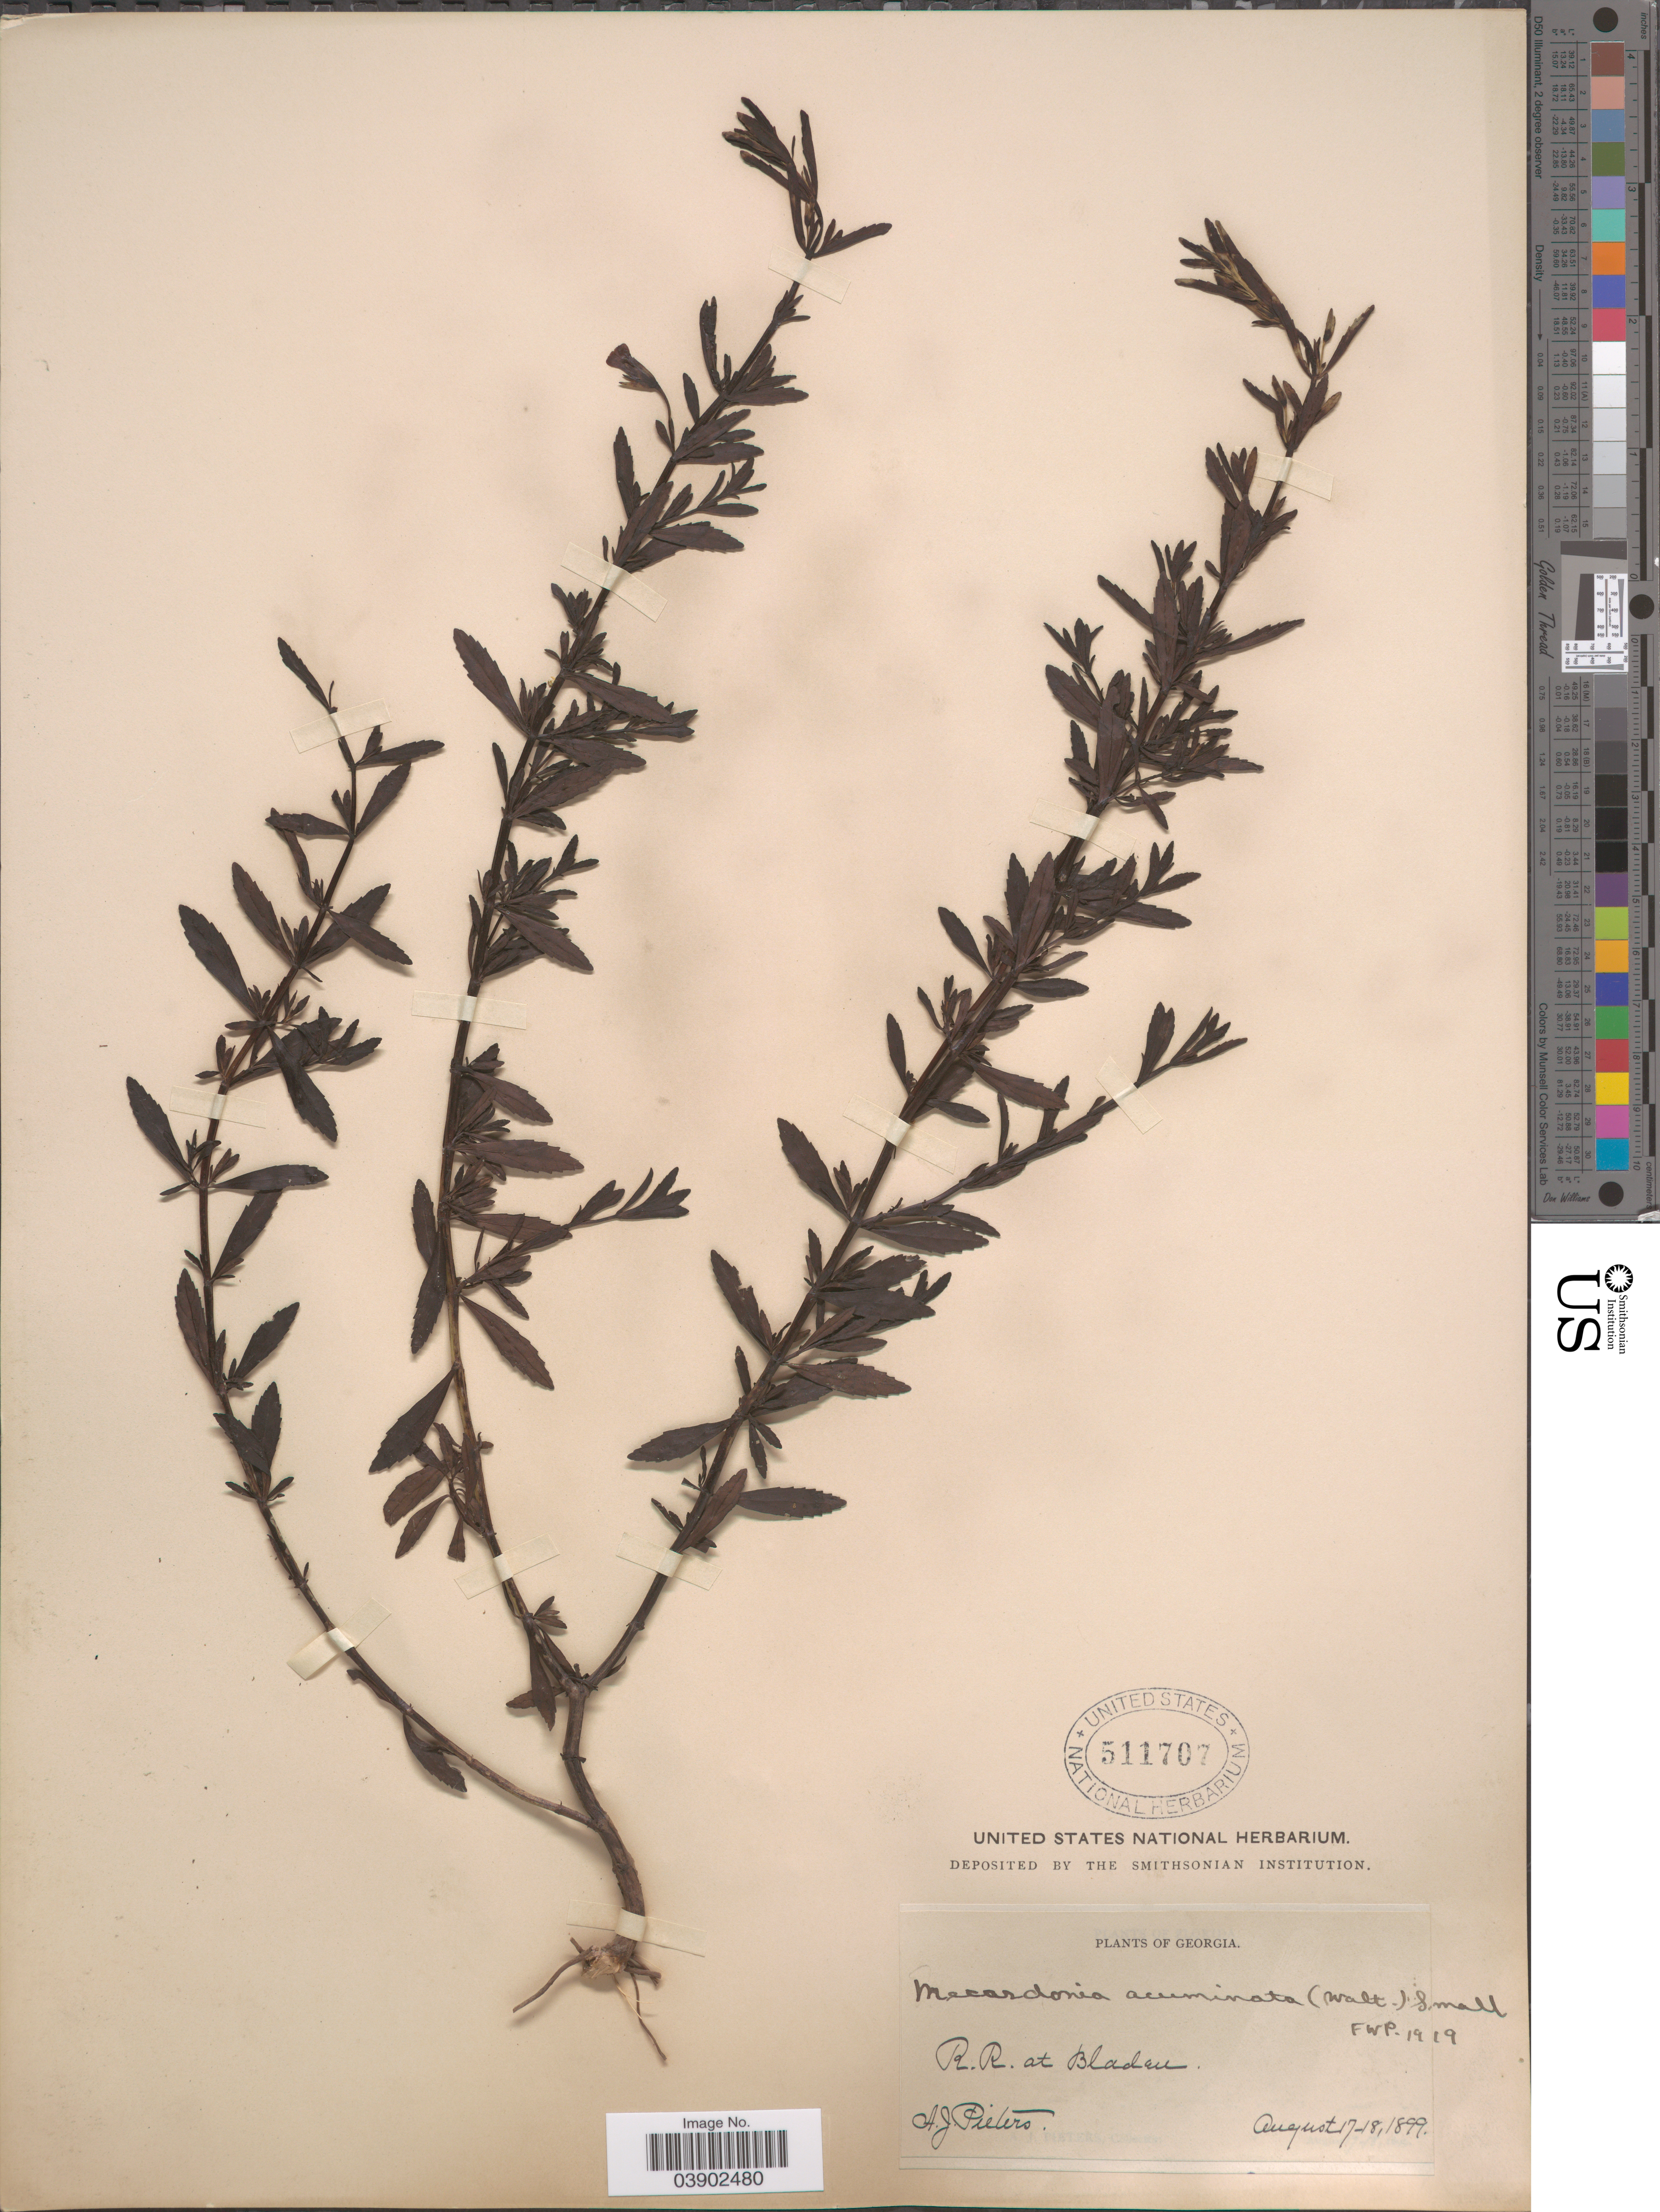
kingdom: Plantae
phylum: Tracheophyta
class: Magnoliopsida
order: Lamiales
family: Plantaginaceae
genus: Mecardonia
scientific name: Mecardonia acuminata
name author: (Walter) Small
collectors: A. Pieters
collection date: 1899-08-17/1899-08-18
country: United States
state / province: Georgia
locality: R. R. at Bladen.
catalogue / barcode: US 511707